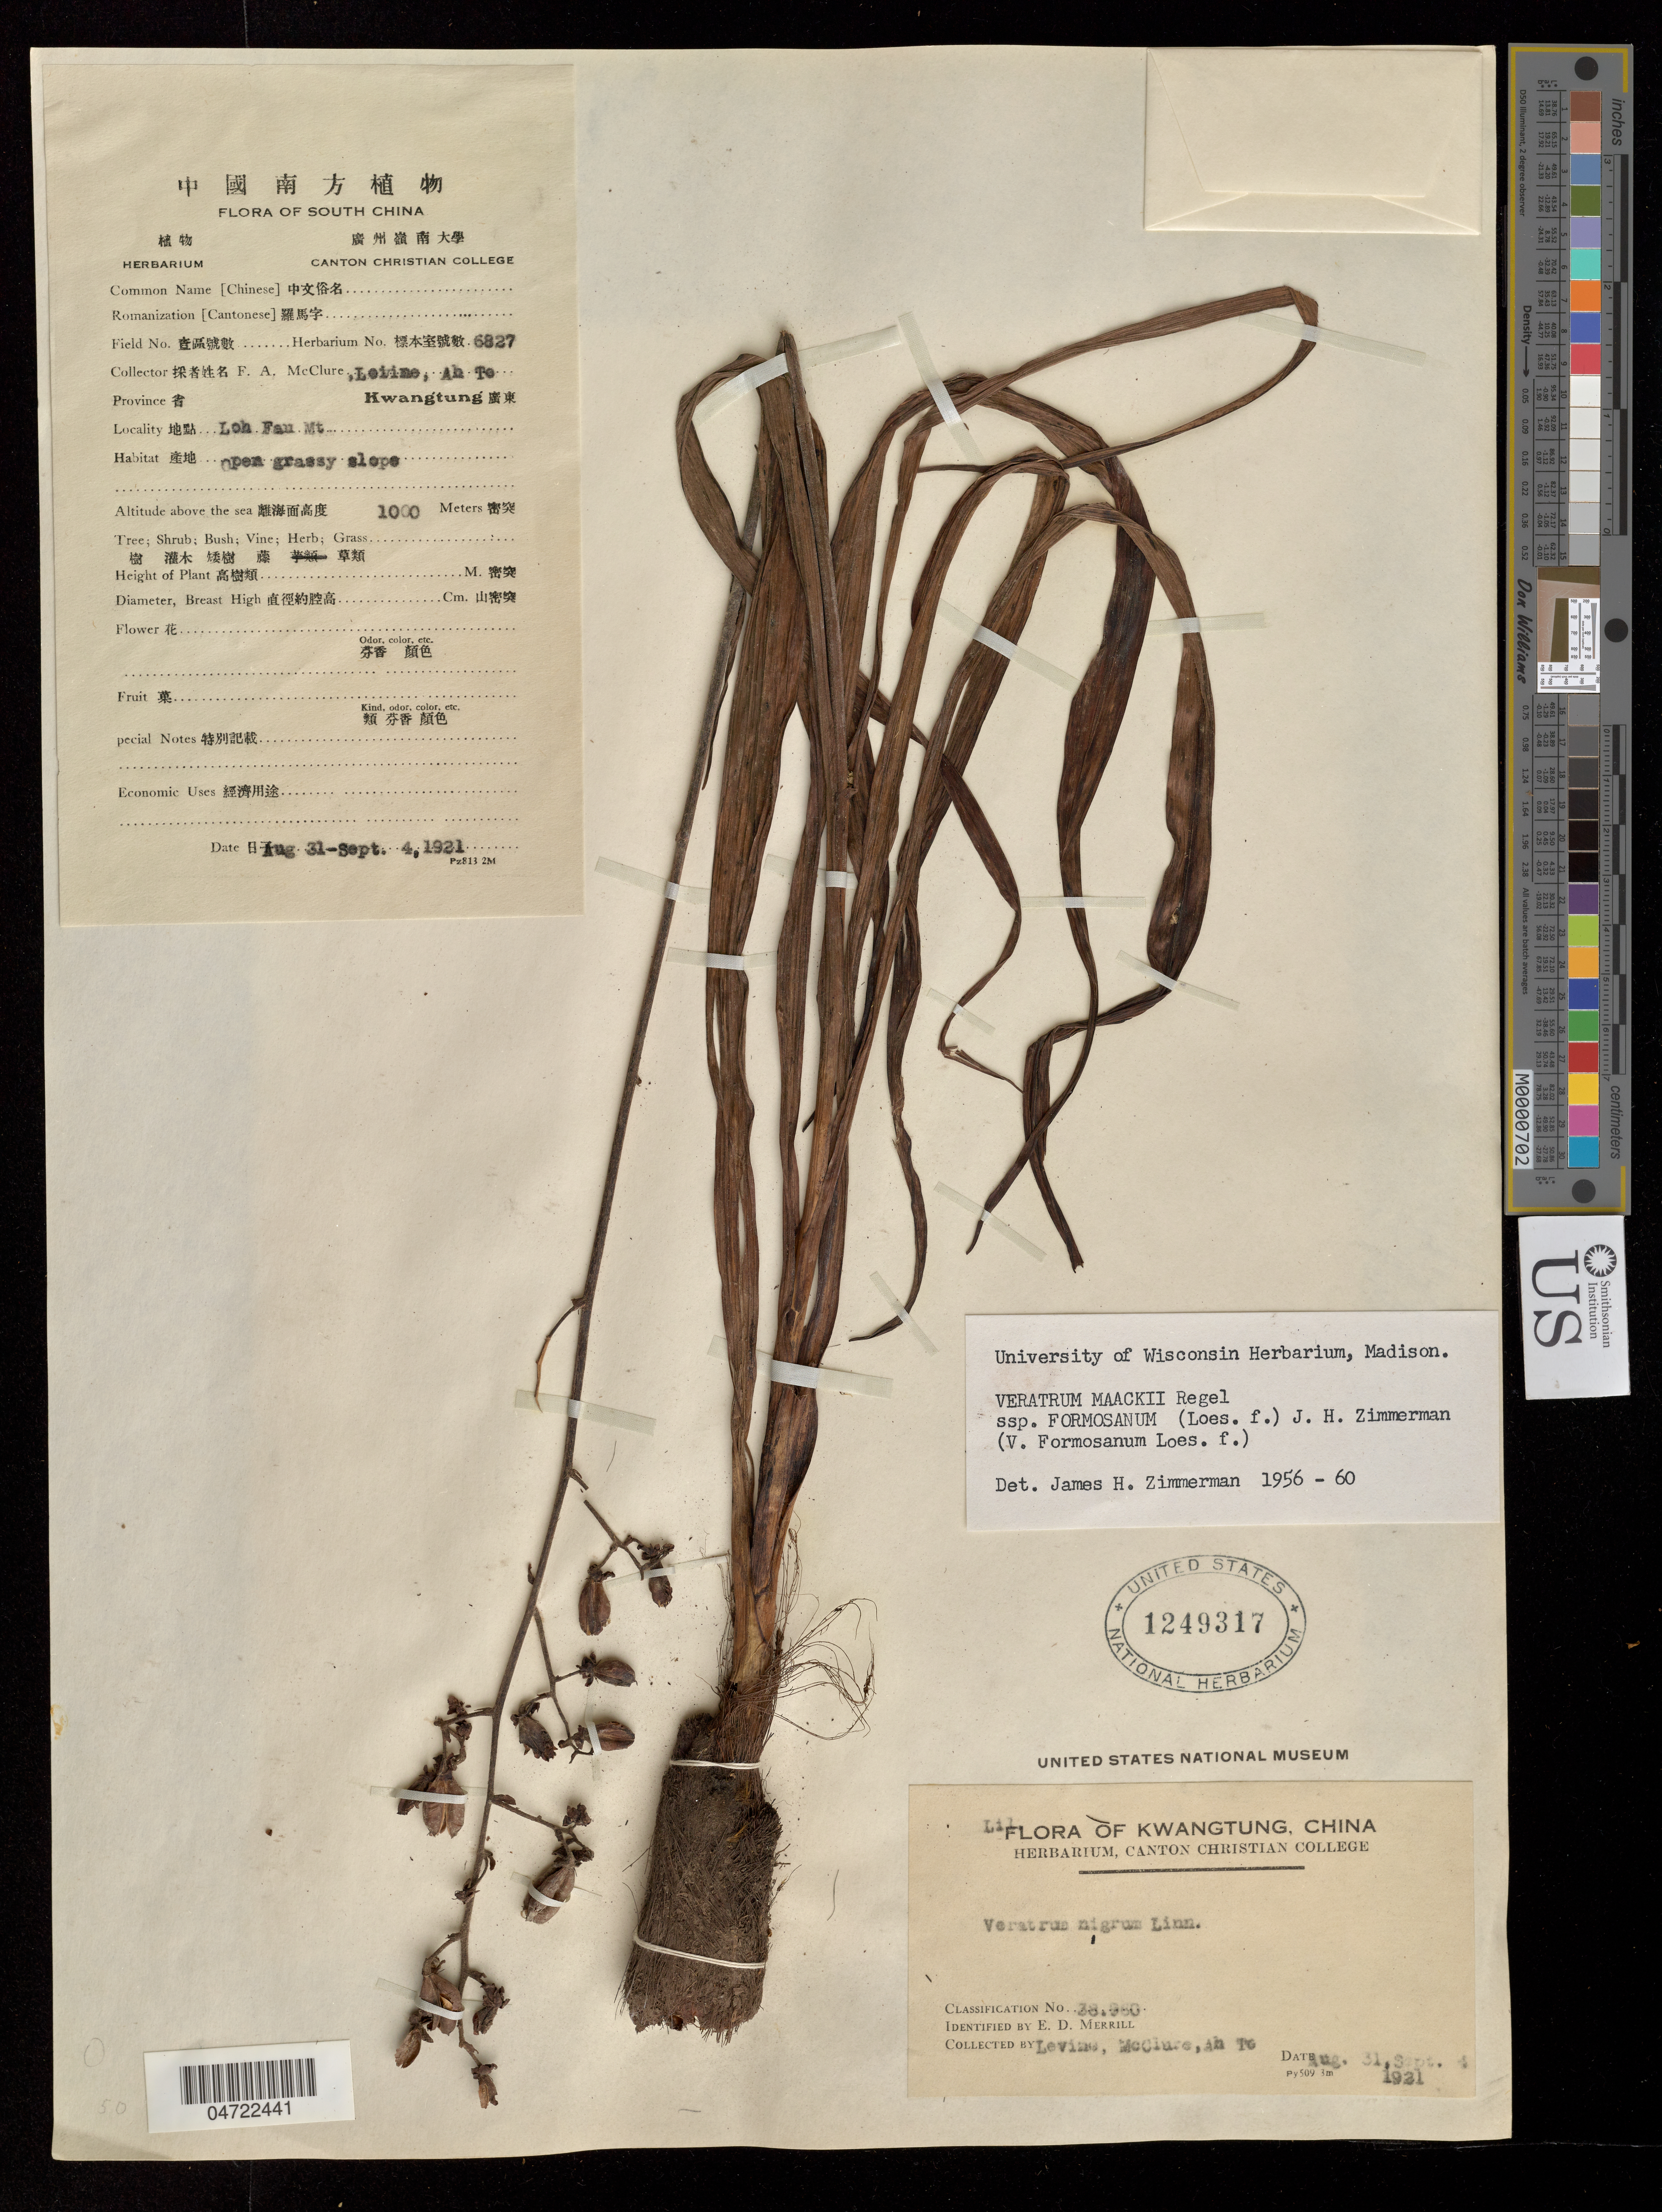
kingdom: Plantae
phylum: Tracheophyta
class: Liliopsida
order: Liliales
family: Melanthiaceae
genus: Veratrum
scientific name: Veratrum maackii subsp. formosanum (O. Loes.) J.H. Zimmerman, ined.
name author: (O. Loes.) J.H. Zimmerman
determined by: Zimmerman, James Hall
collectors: F. A. McClure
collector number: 28960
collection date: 1921-08-31/1921-09-04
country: China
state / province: Guangdong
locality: Kwangtung, Pita-i -Hymen. Loh Fau Mt.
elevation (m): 1000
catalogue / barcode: US 1249317